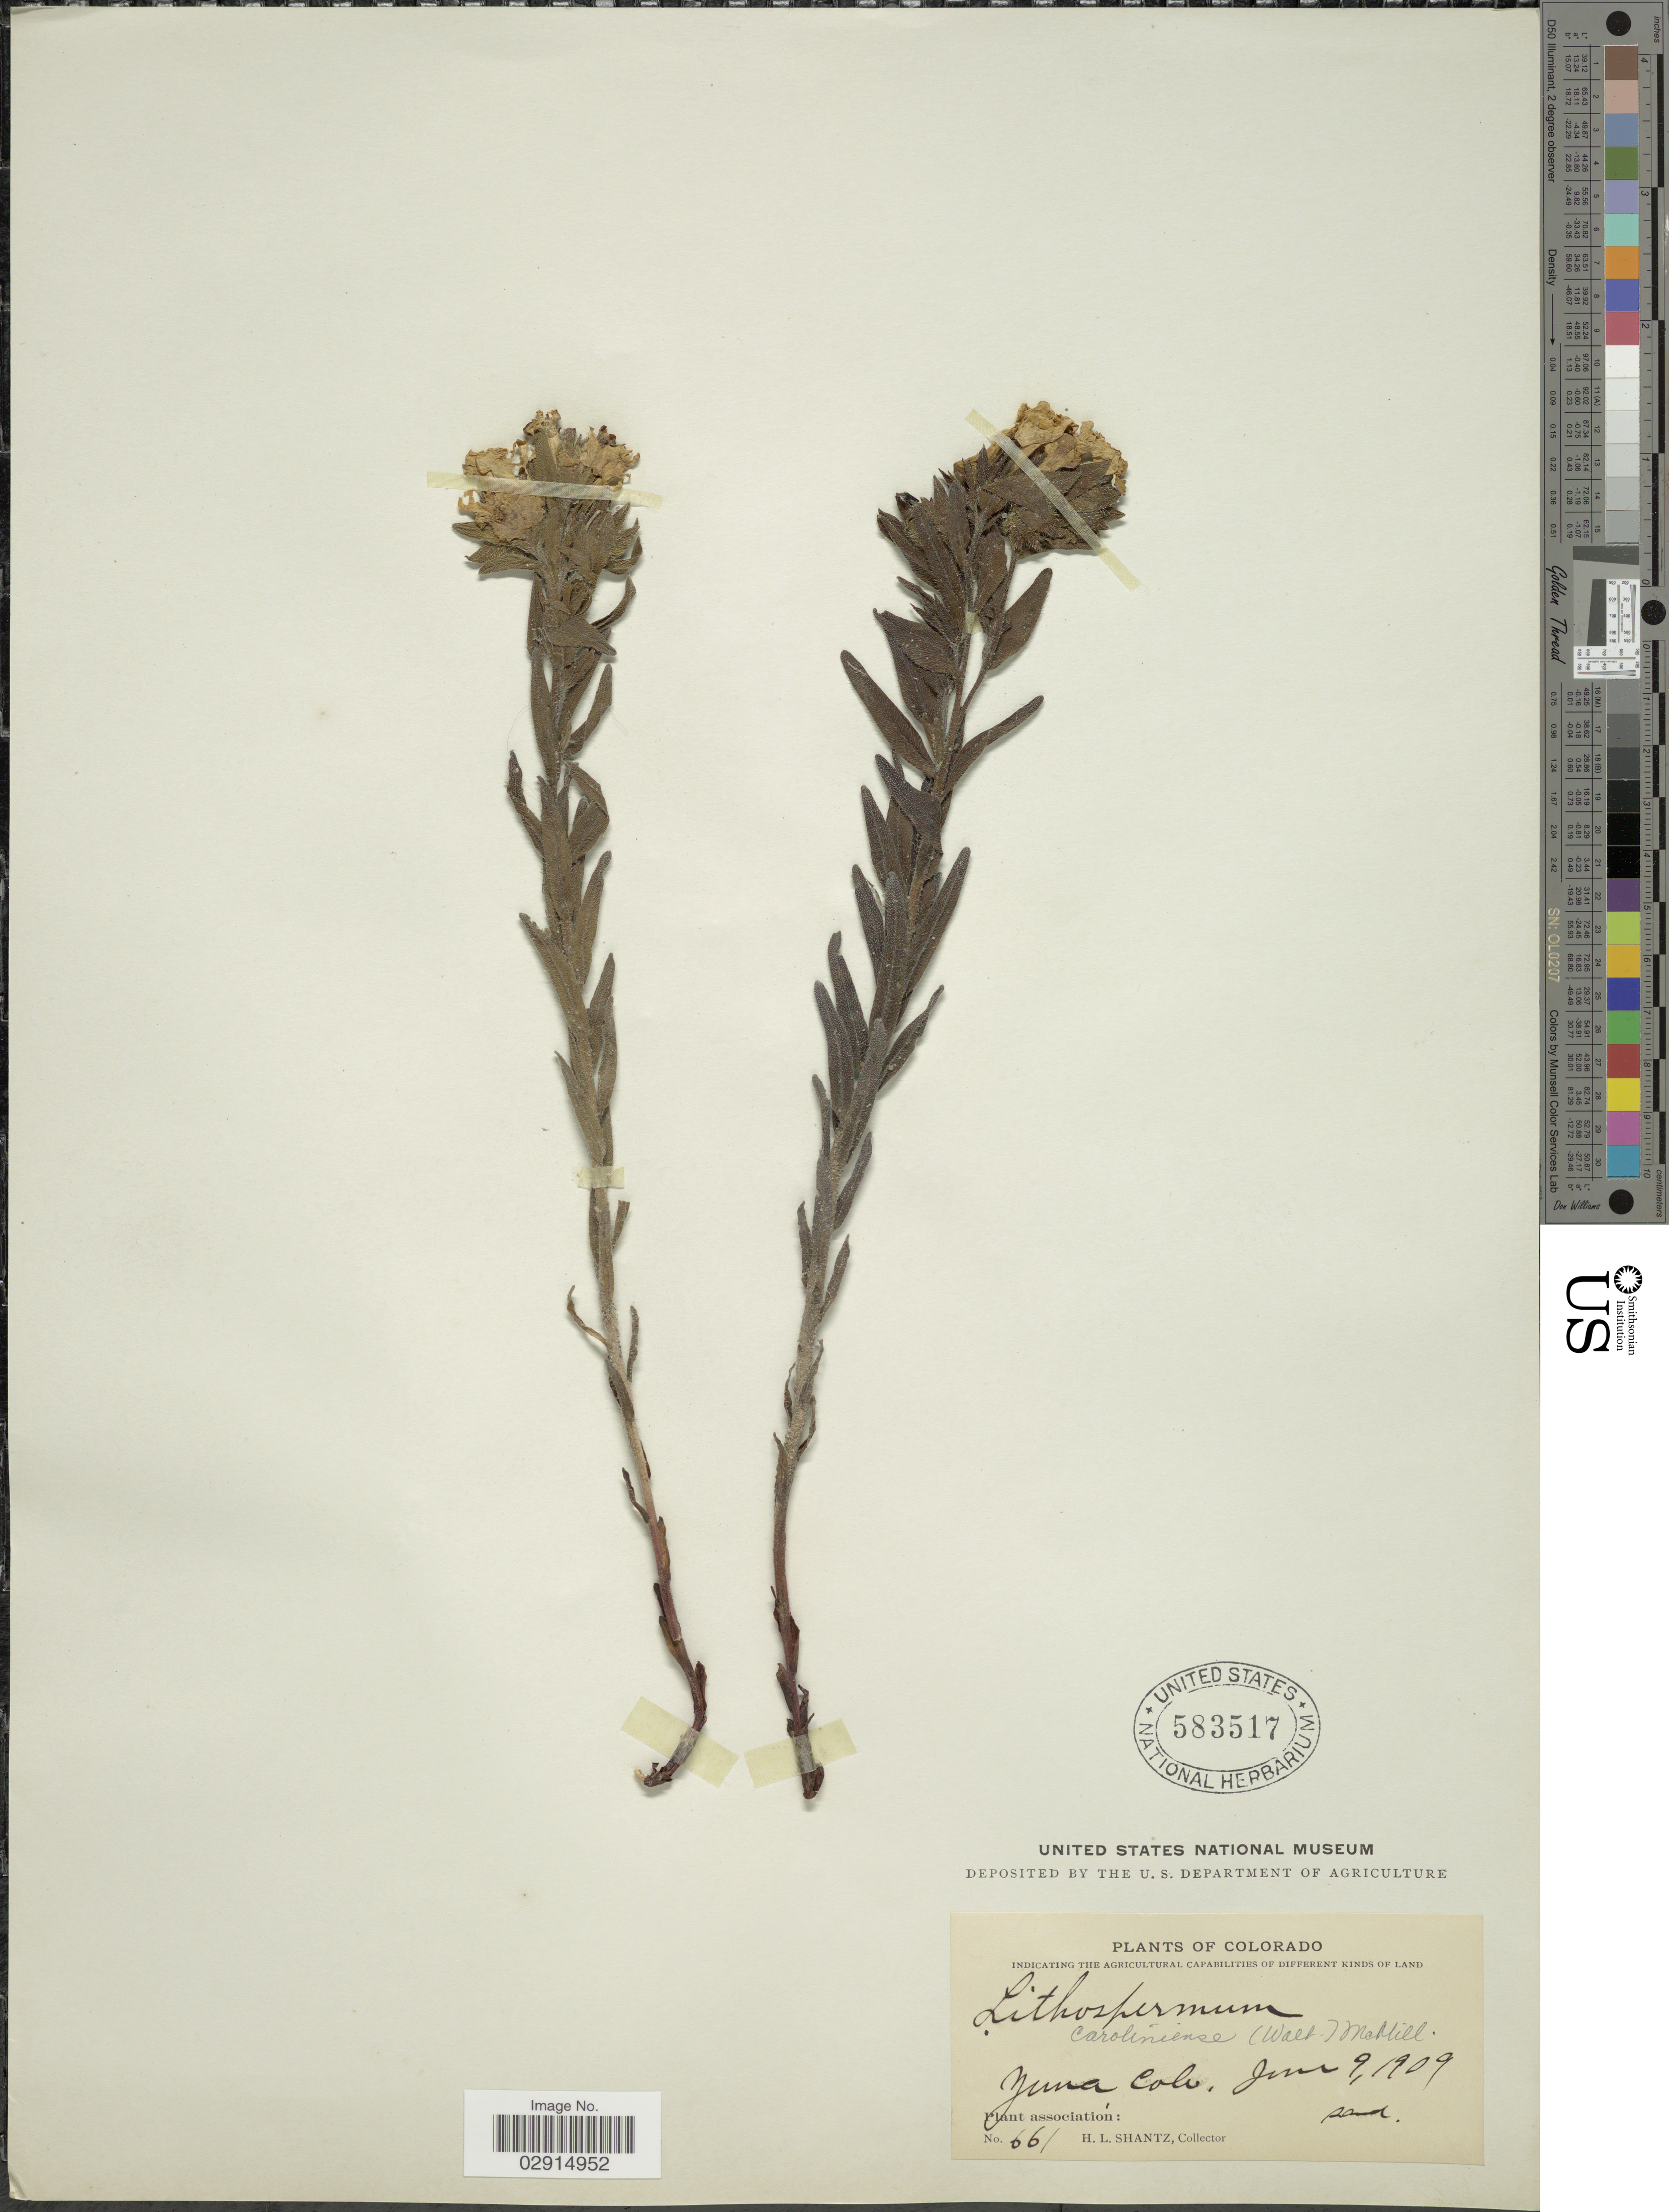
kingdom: Plantae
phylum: Tracheophyta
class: Magnoliopsida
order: Boraginales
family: Boraginaceae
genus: Lithospermum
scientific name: Lithospermum sp.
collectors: H. Shantz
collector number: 661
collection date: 1909-06-09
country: United States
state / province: Colorado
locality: Yuma Colo. Colorado.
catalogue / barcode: US 583517